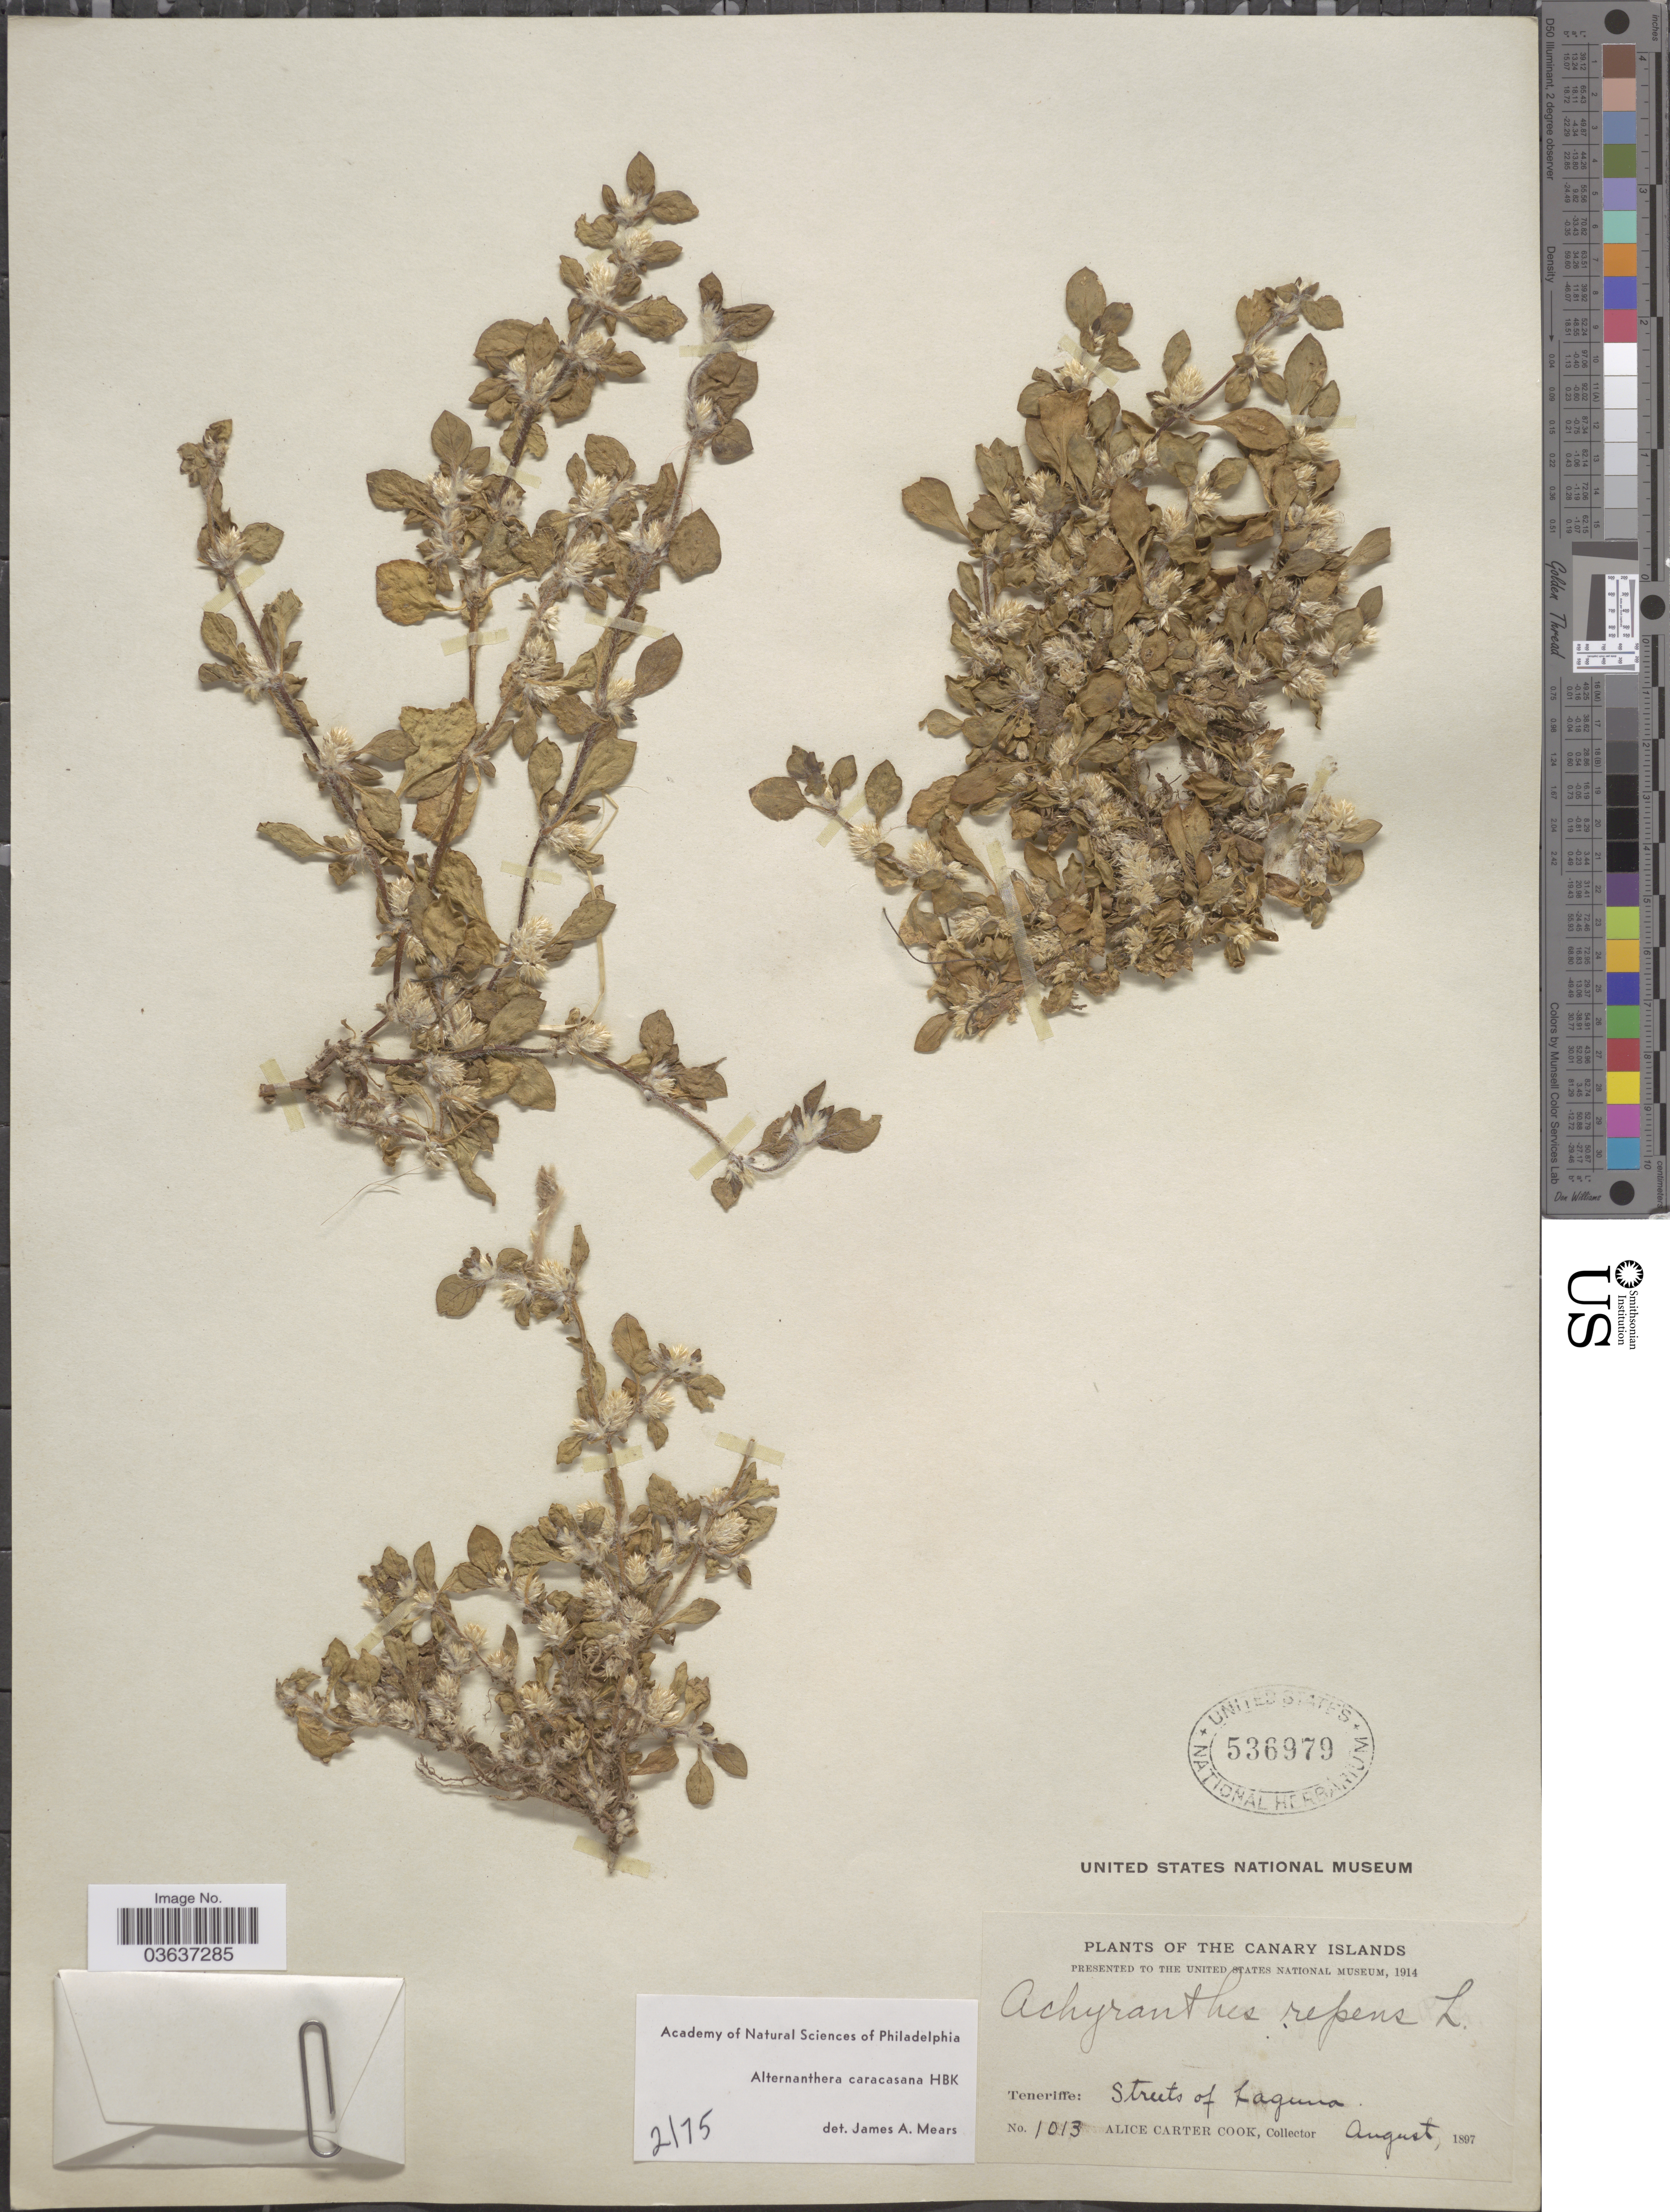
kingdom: Plantae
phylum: Tracheophyta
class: Magnoliopsida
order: Caryophyllales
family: Amaranthaceae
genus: Alternanthera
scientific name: Alternanthera caracasana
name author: Kunth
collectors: Alice C. Cook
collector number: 1013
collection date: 1897-08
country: Spain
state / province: Canarias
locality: The Canary Islands. Teneriffe: Streets of Laguna.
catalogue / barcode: US 536979